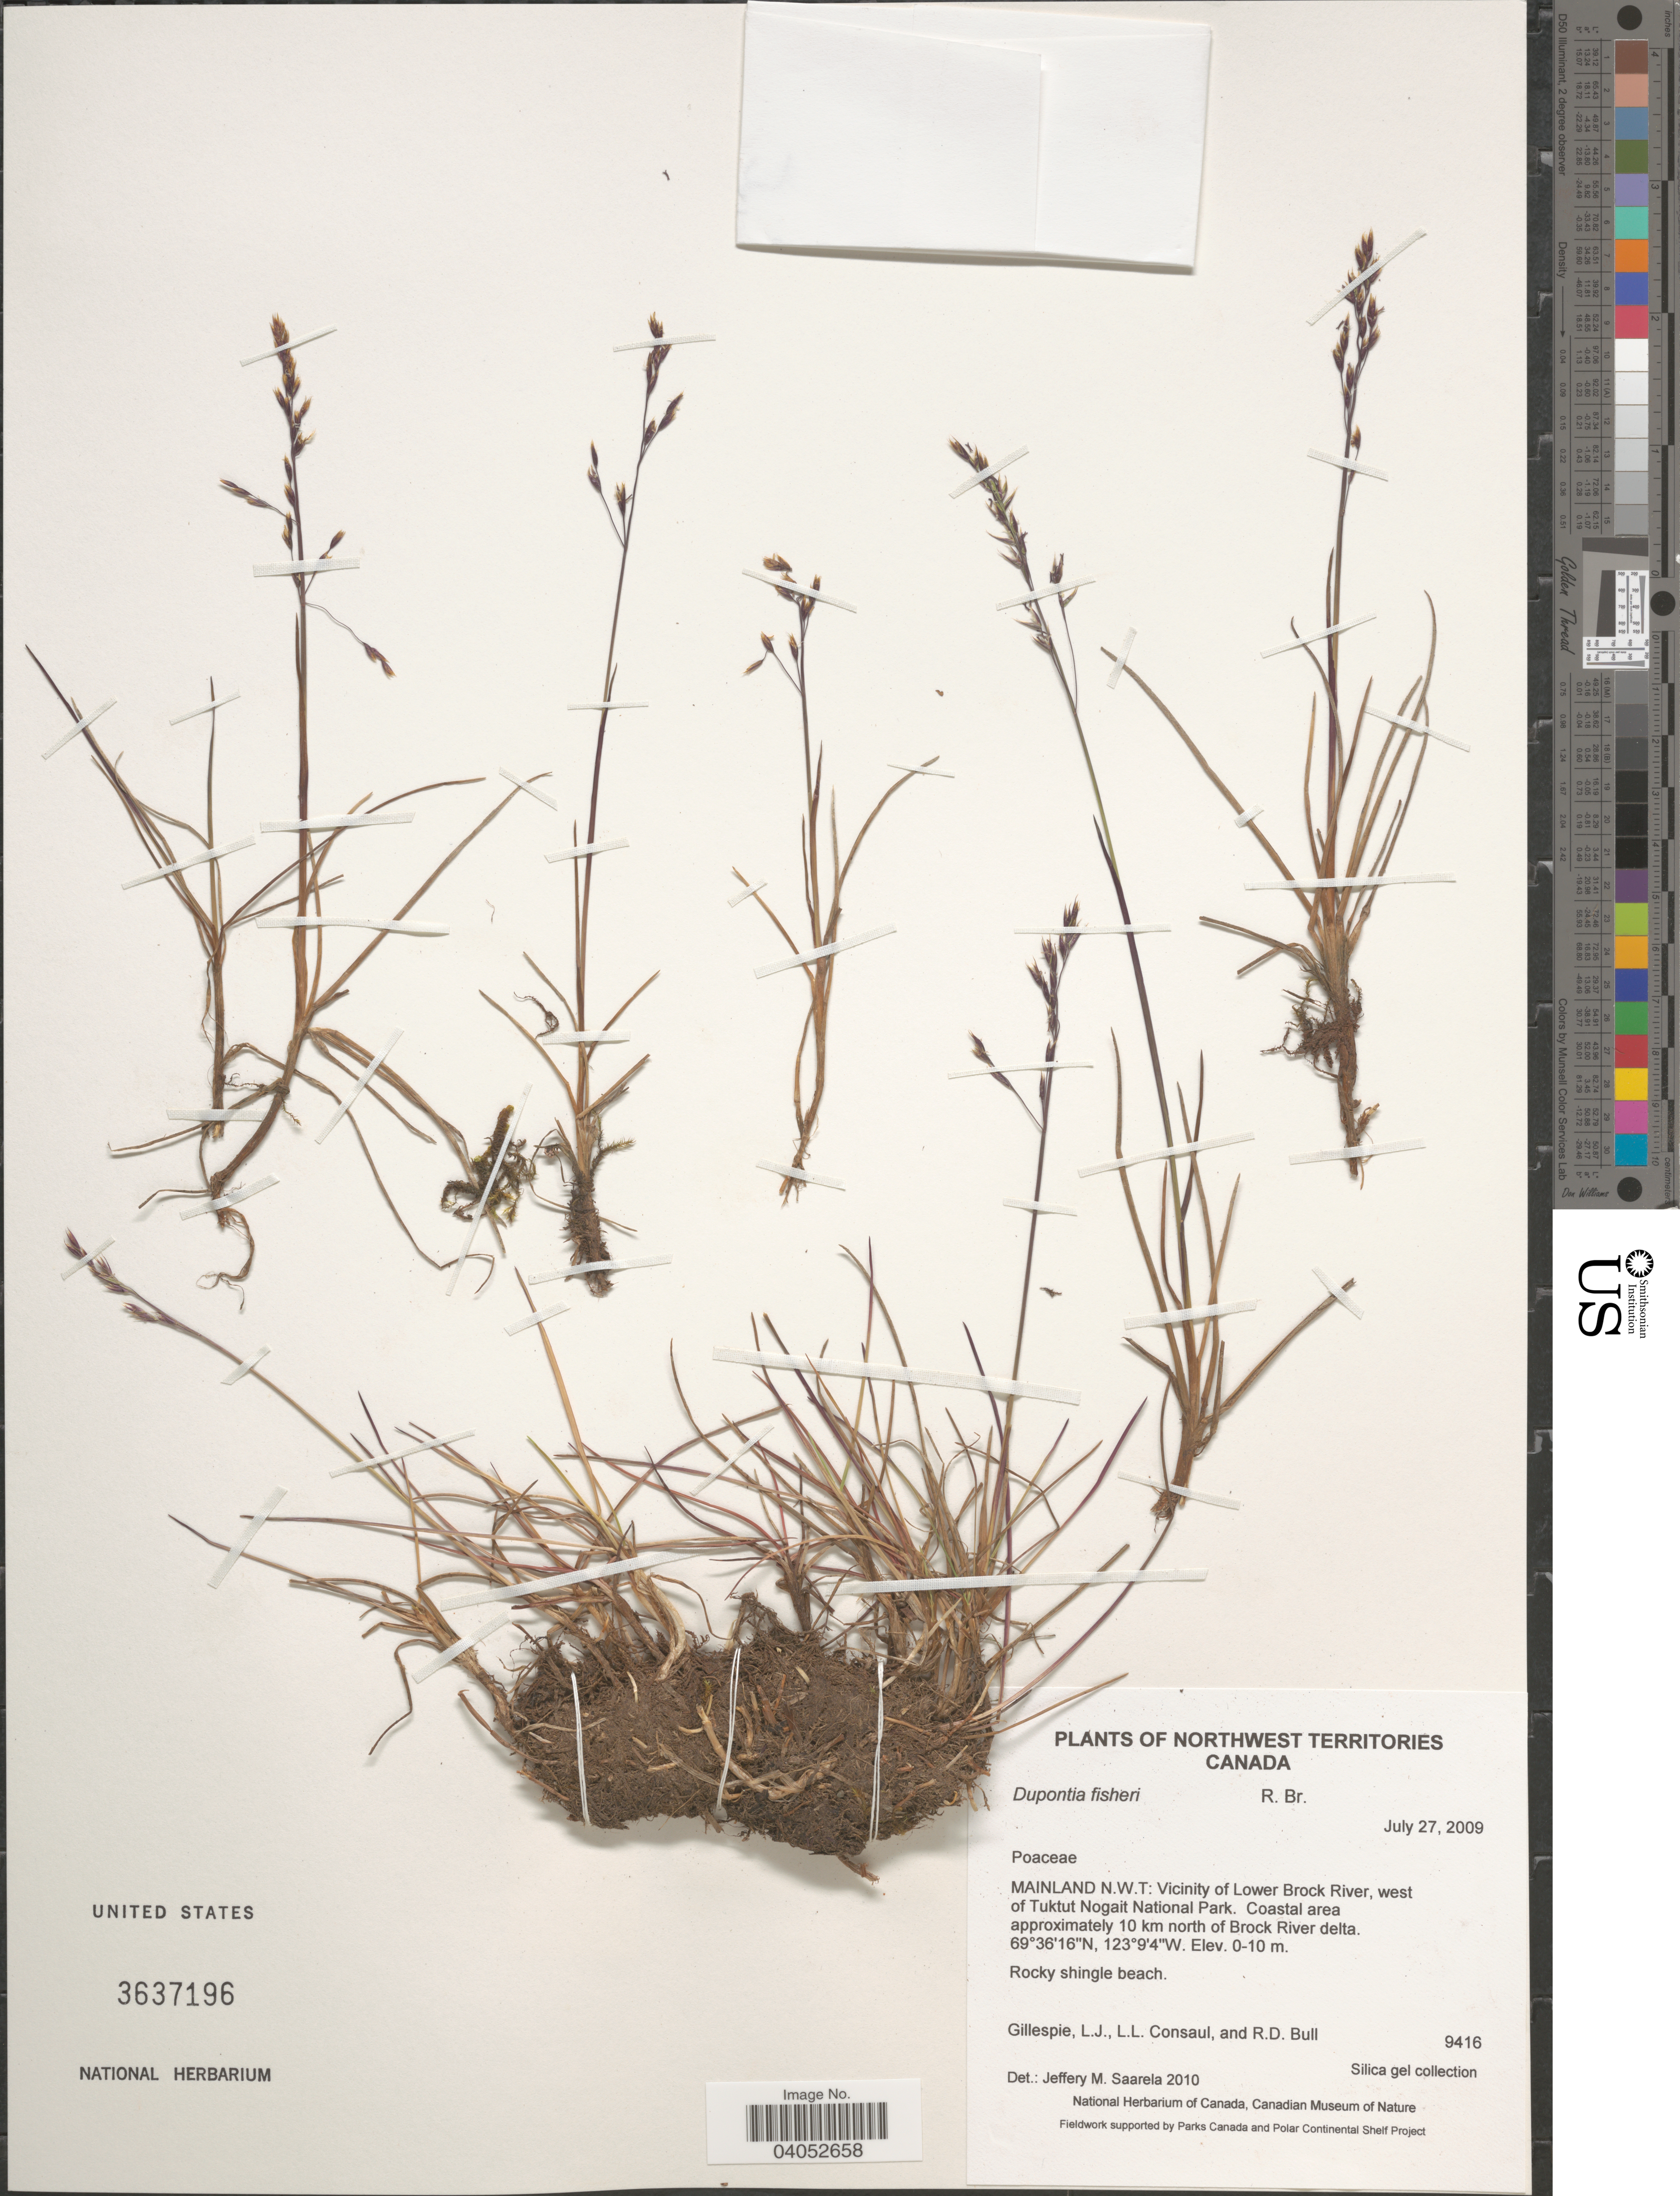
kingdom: Plantae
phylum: Tracheophyta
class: Liliopsida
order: Poales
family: Poaceae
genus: Dupontia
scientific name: Dupontia micrantha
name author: Holm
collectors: L. Gillespie, L. Consaul & R. Bull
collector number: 9416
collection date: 2009-07-27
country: Canada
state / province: Northwest Territories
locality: Mainland N.W.T: Vicinity of Lower Brock River, west of Tuktut Nogait National Park. Coastal area approximately 10 km north of Brock River delta.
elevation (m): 0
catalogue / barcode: US 3637196